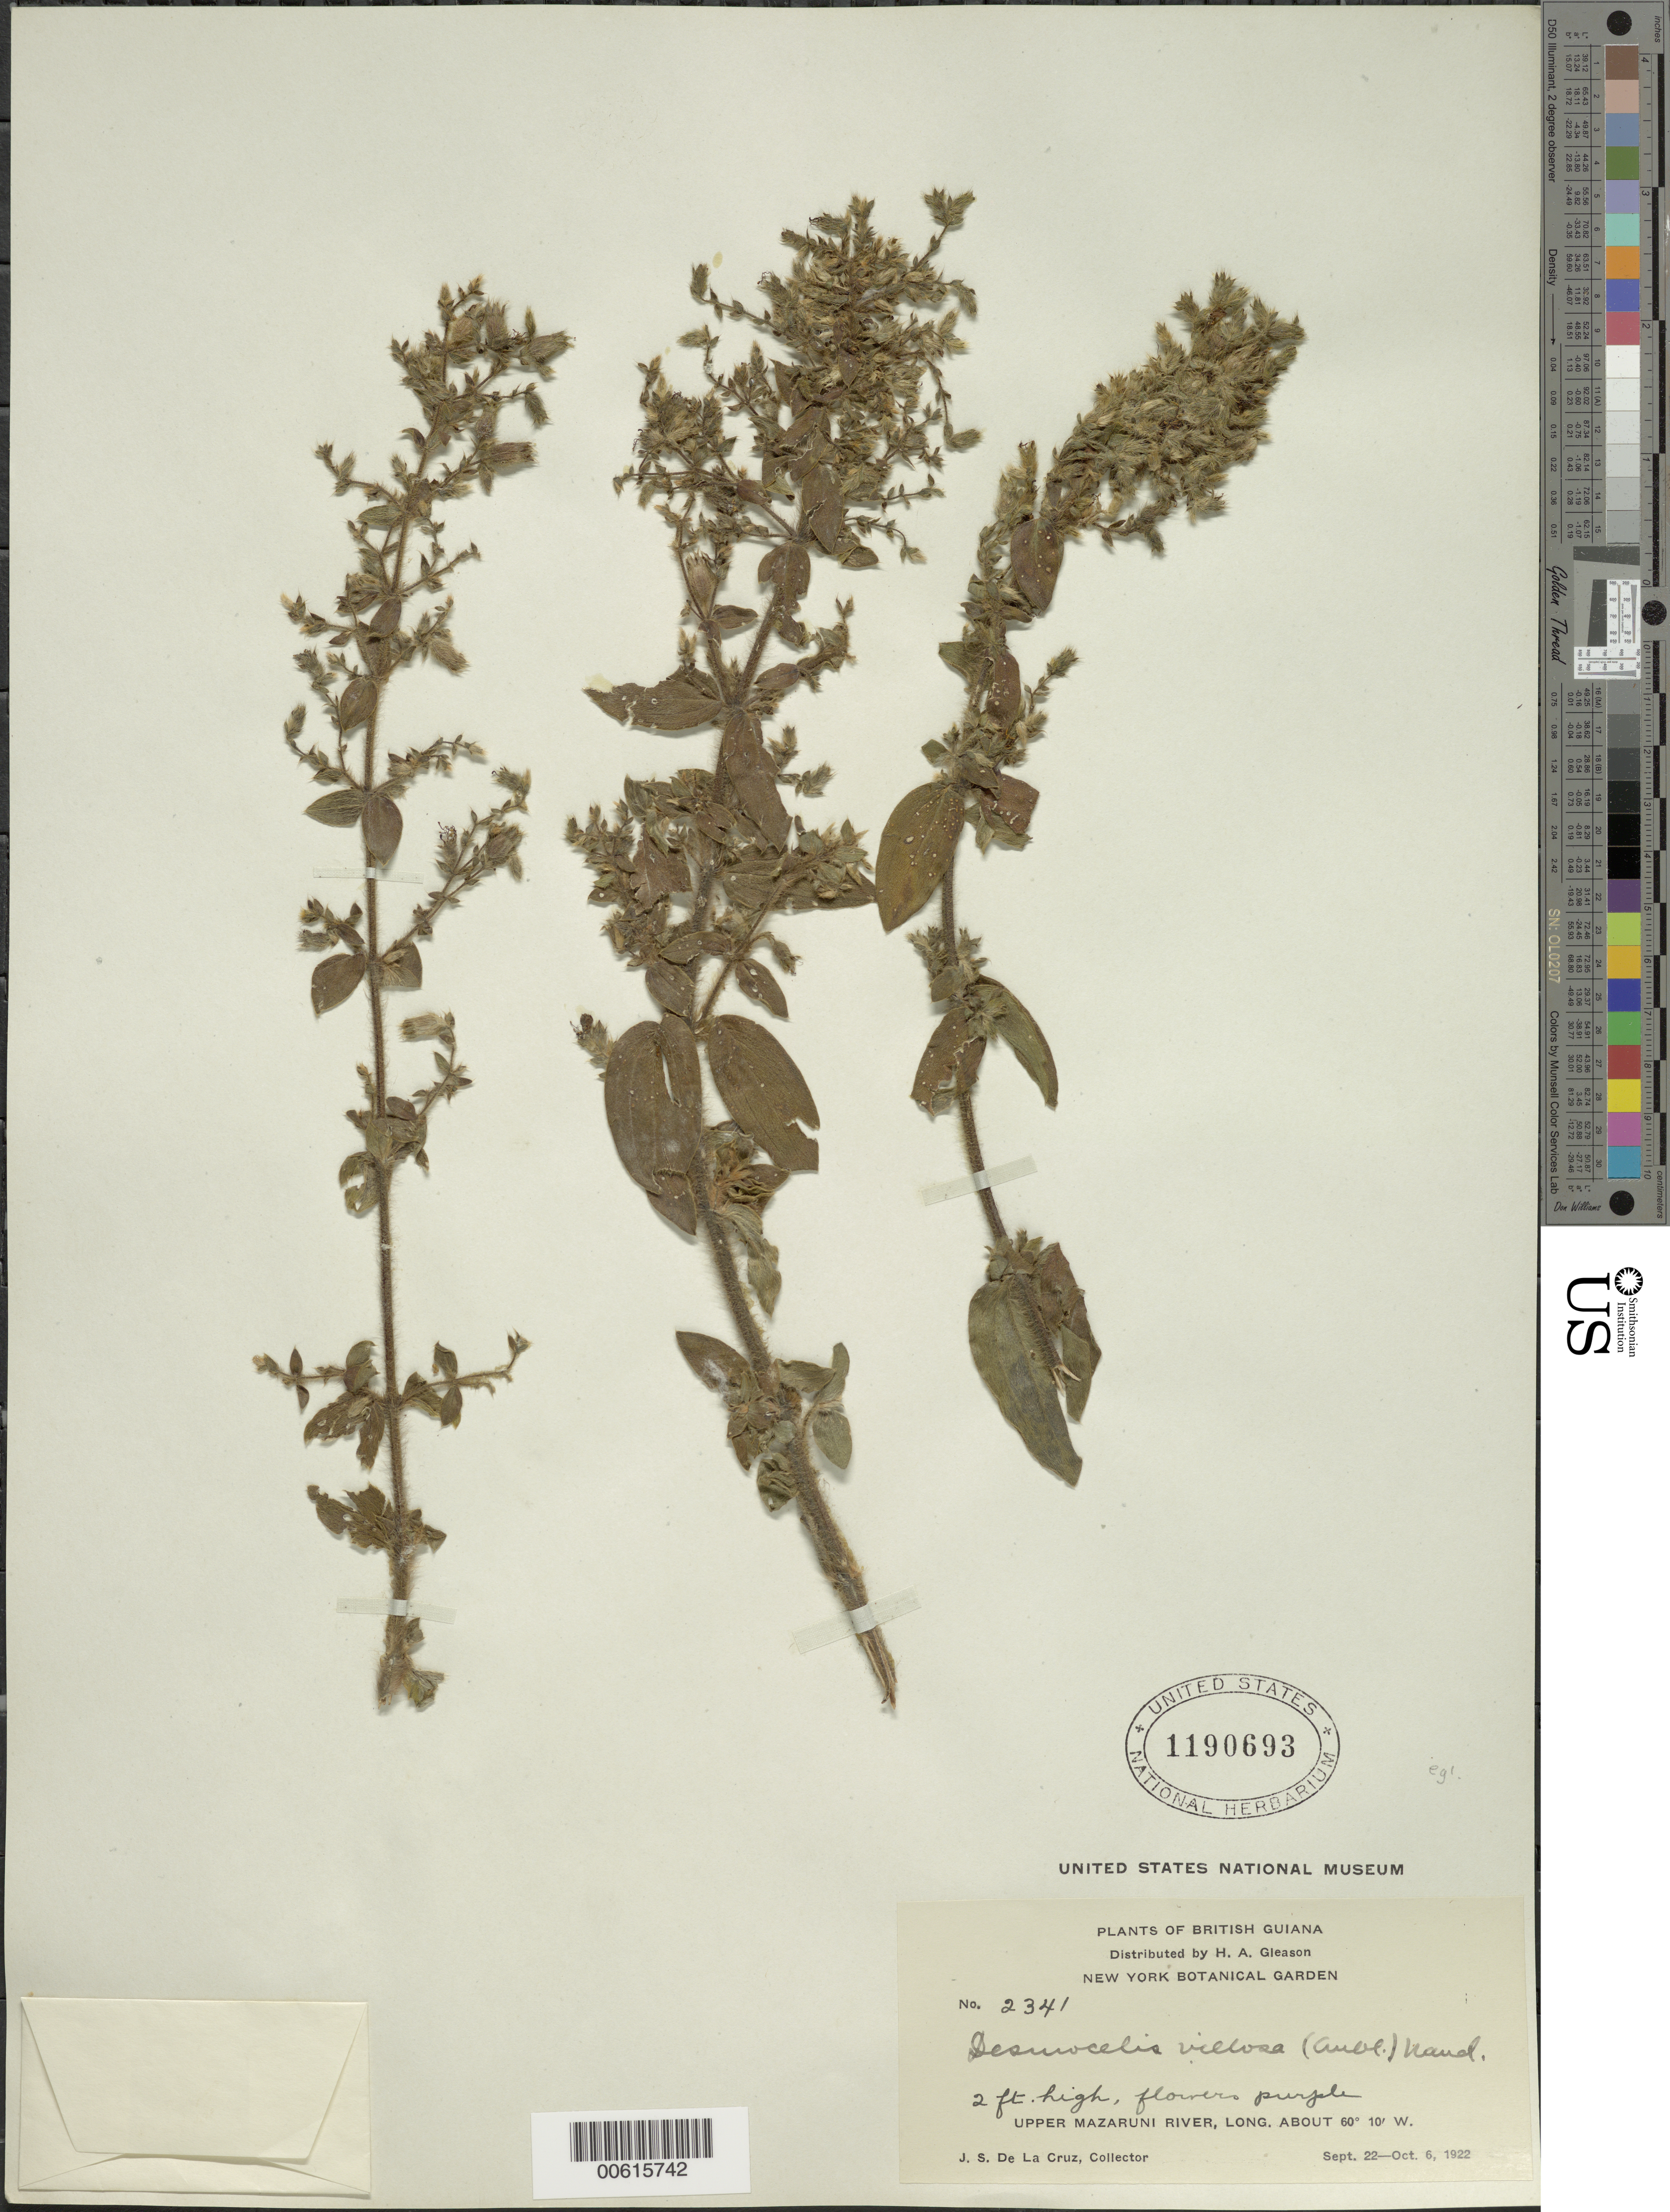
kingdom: Plantae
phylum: Tracheophyta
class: Magnoliopsida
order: Myrtales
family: Melastomataceae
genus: Desmoscelis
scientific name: Desmoscelis villosa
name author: (Aubl.) Naudin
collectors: J. S. de la Cruz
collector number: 2341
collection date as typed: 22-Sep-22 to 6-Oct-22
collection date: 1922-09-22/1922-10-06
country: Guyana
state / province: Cuyuni-Mazaruni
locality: Upper Mazaruni R.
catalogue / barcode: US 1190693